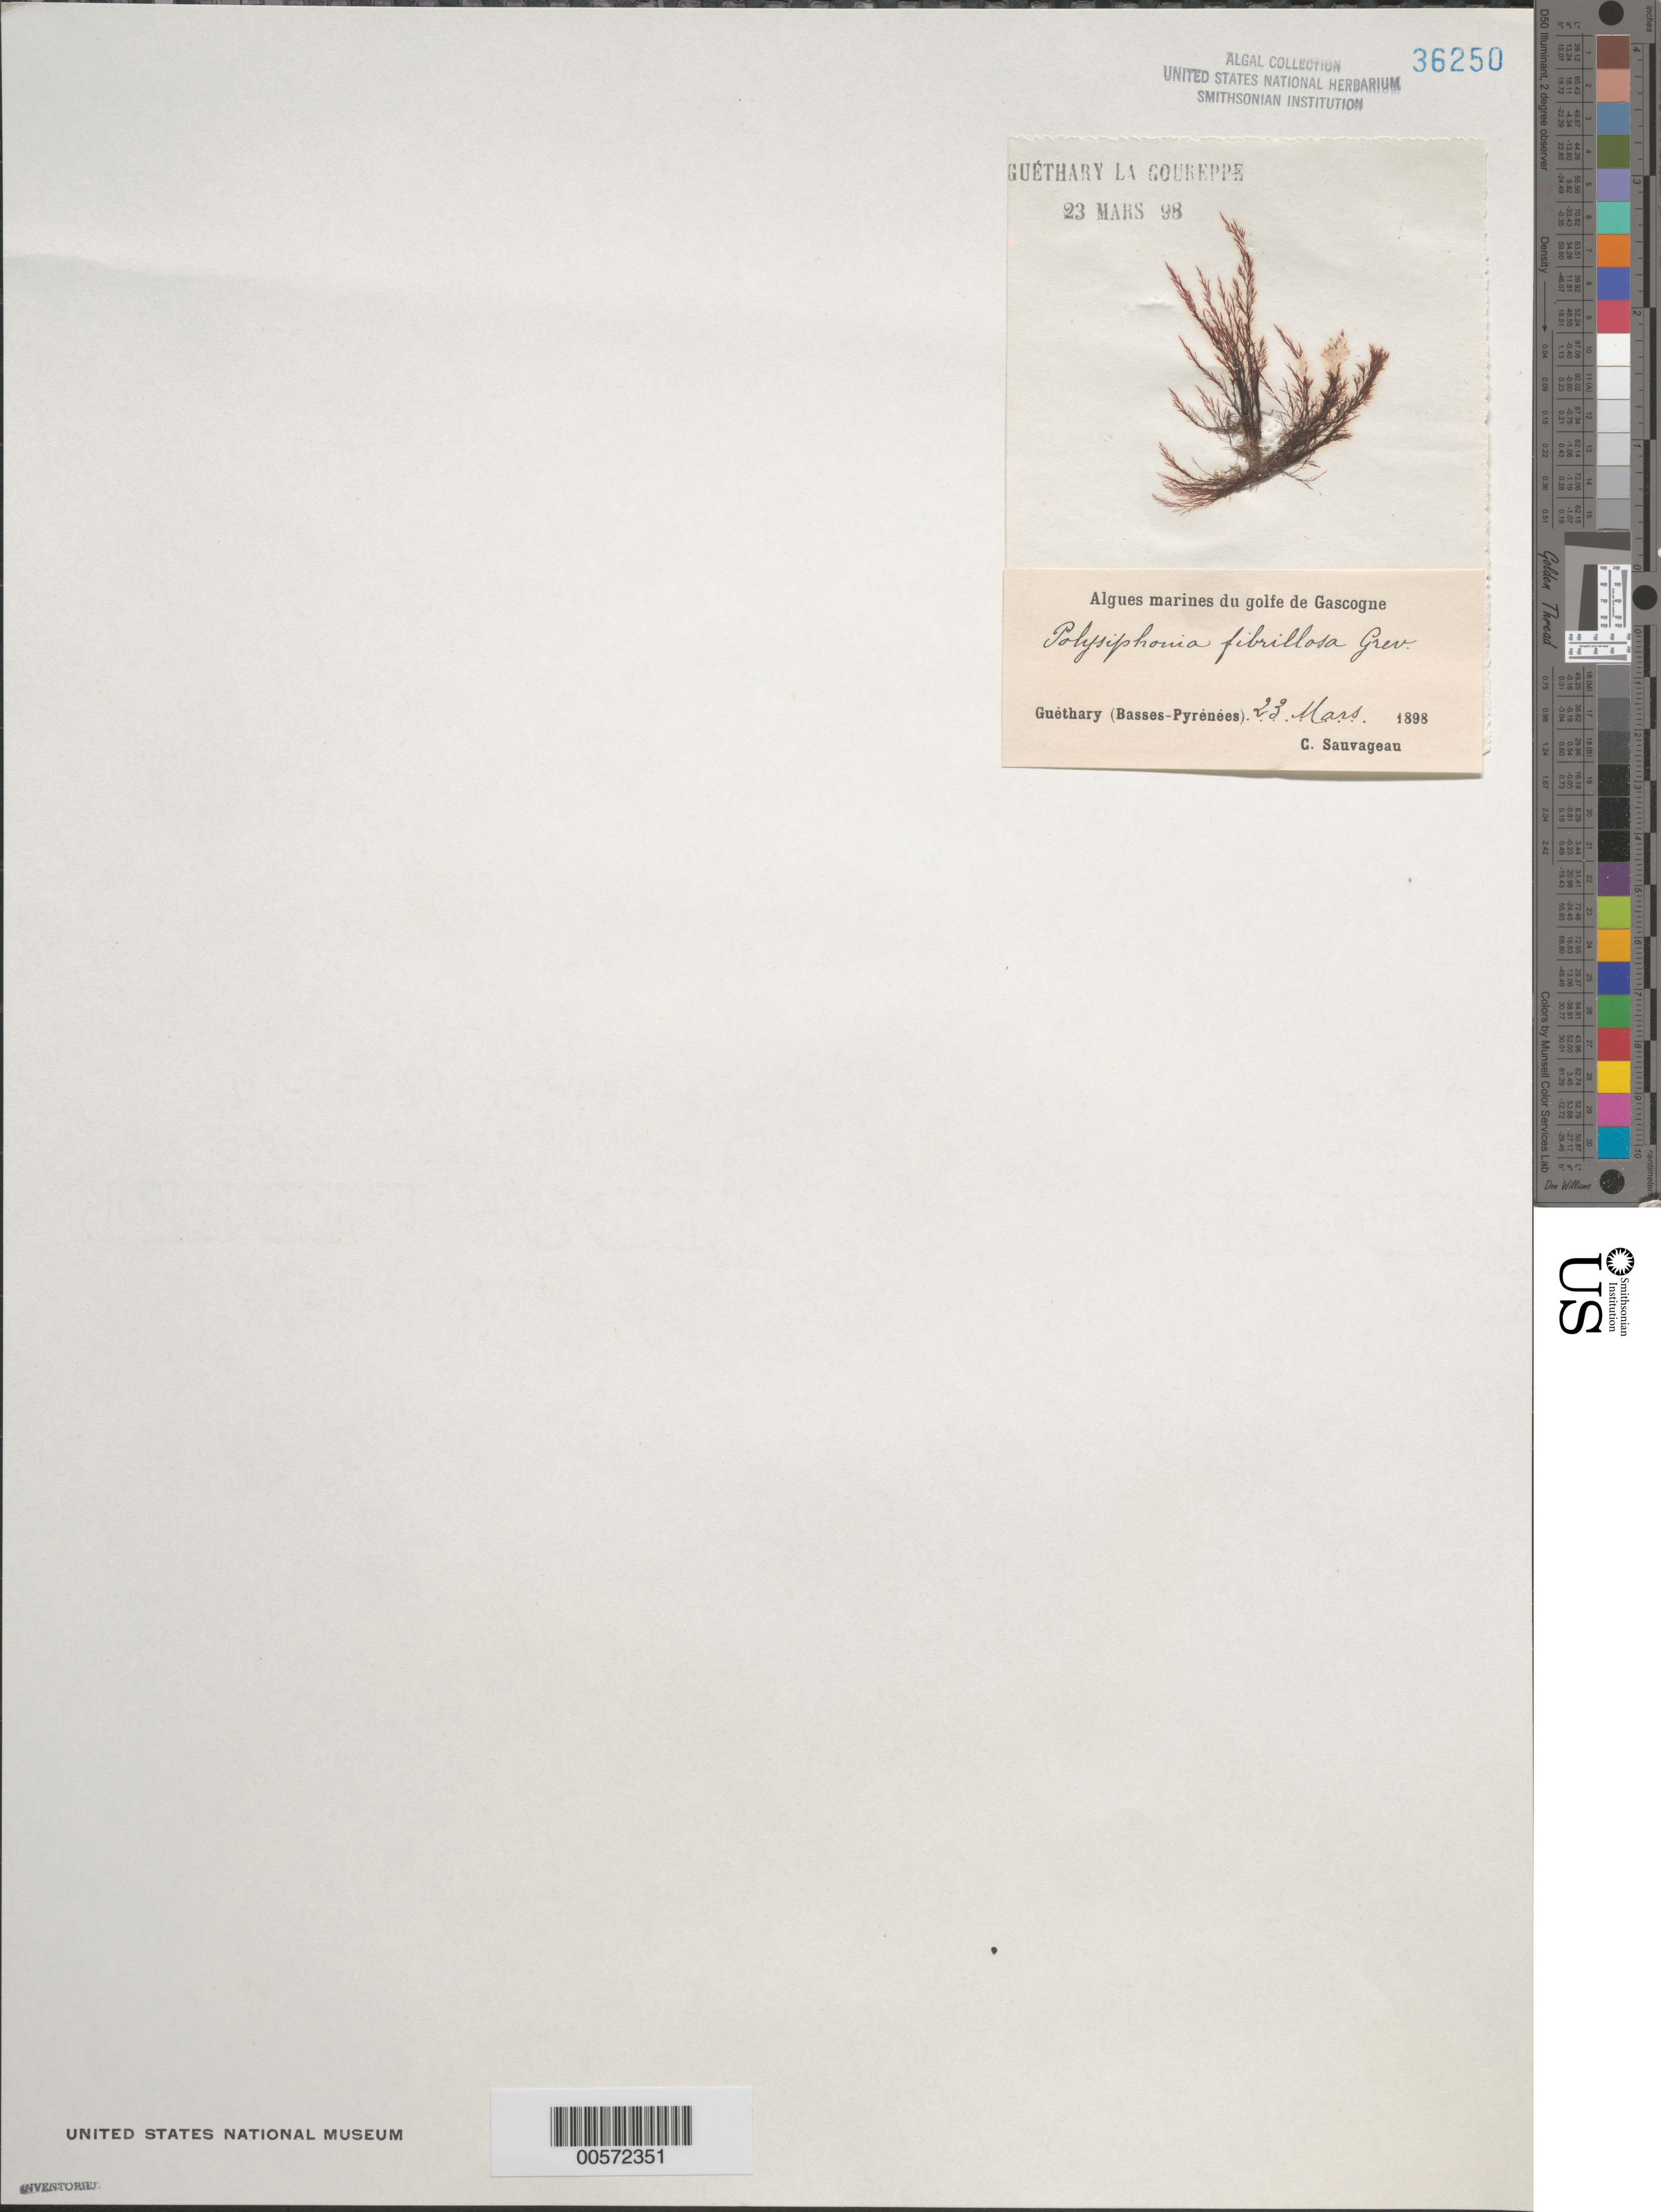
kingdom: Plantae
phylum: Rhodophyta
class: Florideophyceae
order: Ceramiales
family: Rhodomelaceae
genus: Leptosiphonia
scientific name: Leptosiphonia fibrillosa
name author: (C. Agardh) Savoie & G.W. Saunders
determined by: Algae name updating Project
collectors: C. F. Sauvageau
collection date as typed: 23 Mar 1898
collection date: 1898-03-23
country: France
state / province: Nouvelle-Aquitaine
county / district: Pyrénées-Atlantiques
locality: Guethary La Goureppe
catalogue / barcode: US 36250